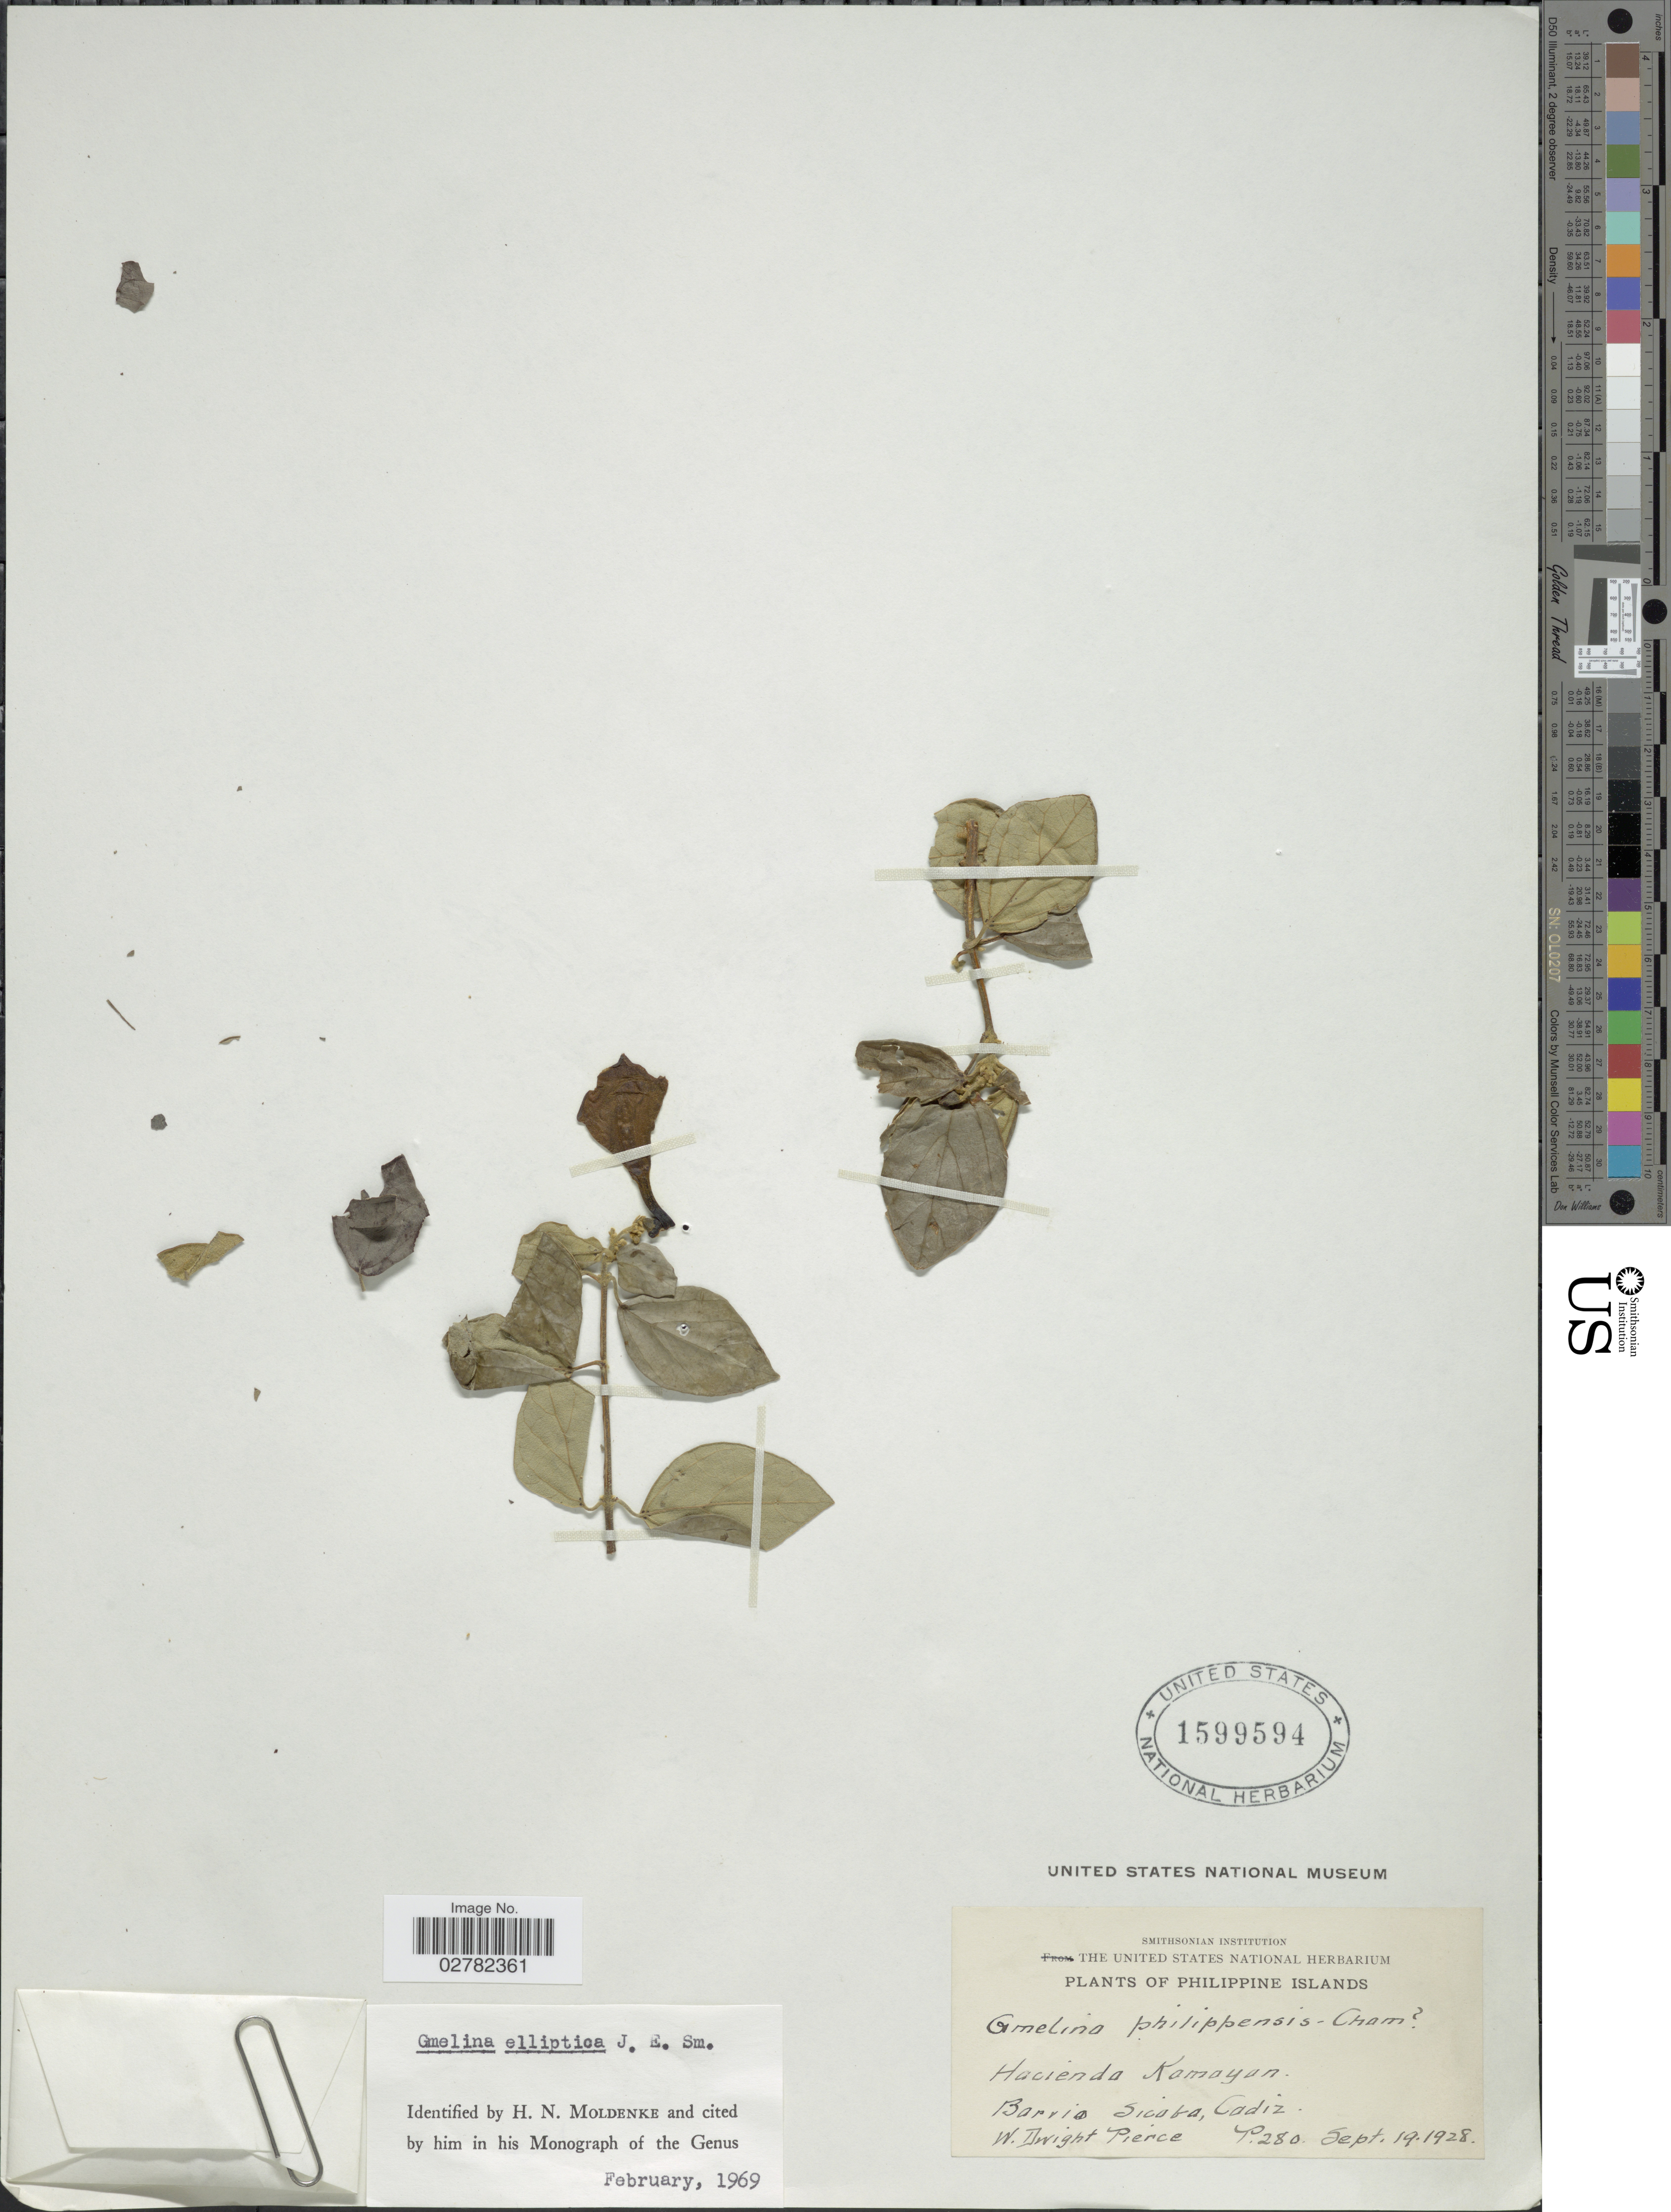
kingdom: Plantae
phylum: Tracheophyta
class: Magnoliopsida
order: Lamiales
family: Lamiaceae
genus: Gmelina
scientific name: Gmelina elliptica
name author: Sm.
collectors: W. Pierce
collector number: P280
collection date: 1928-09-19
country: Philippines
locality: Hacienda Kamayan, Barrio Sicaba, Cadiz.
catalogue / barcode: US 1599594